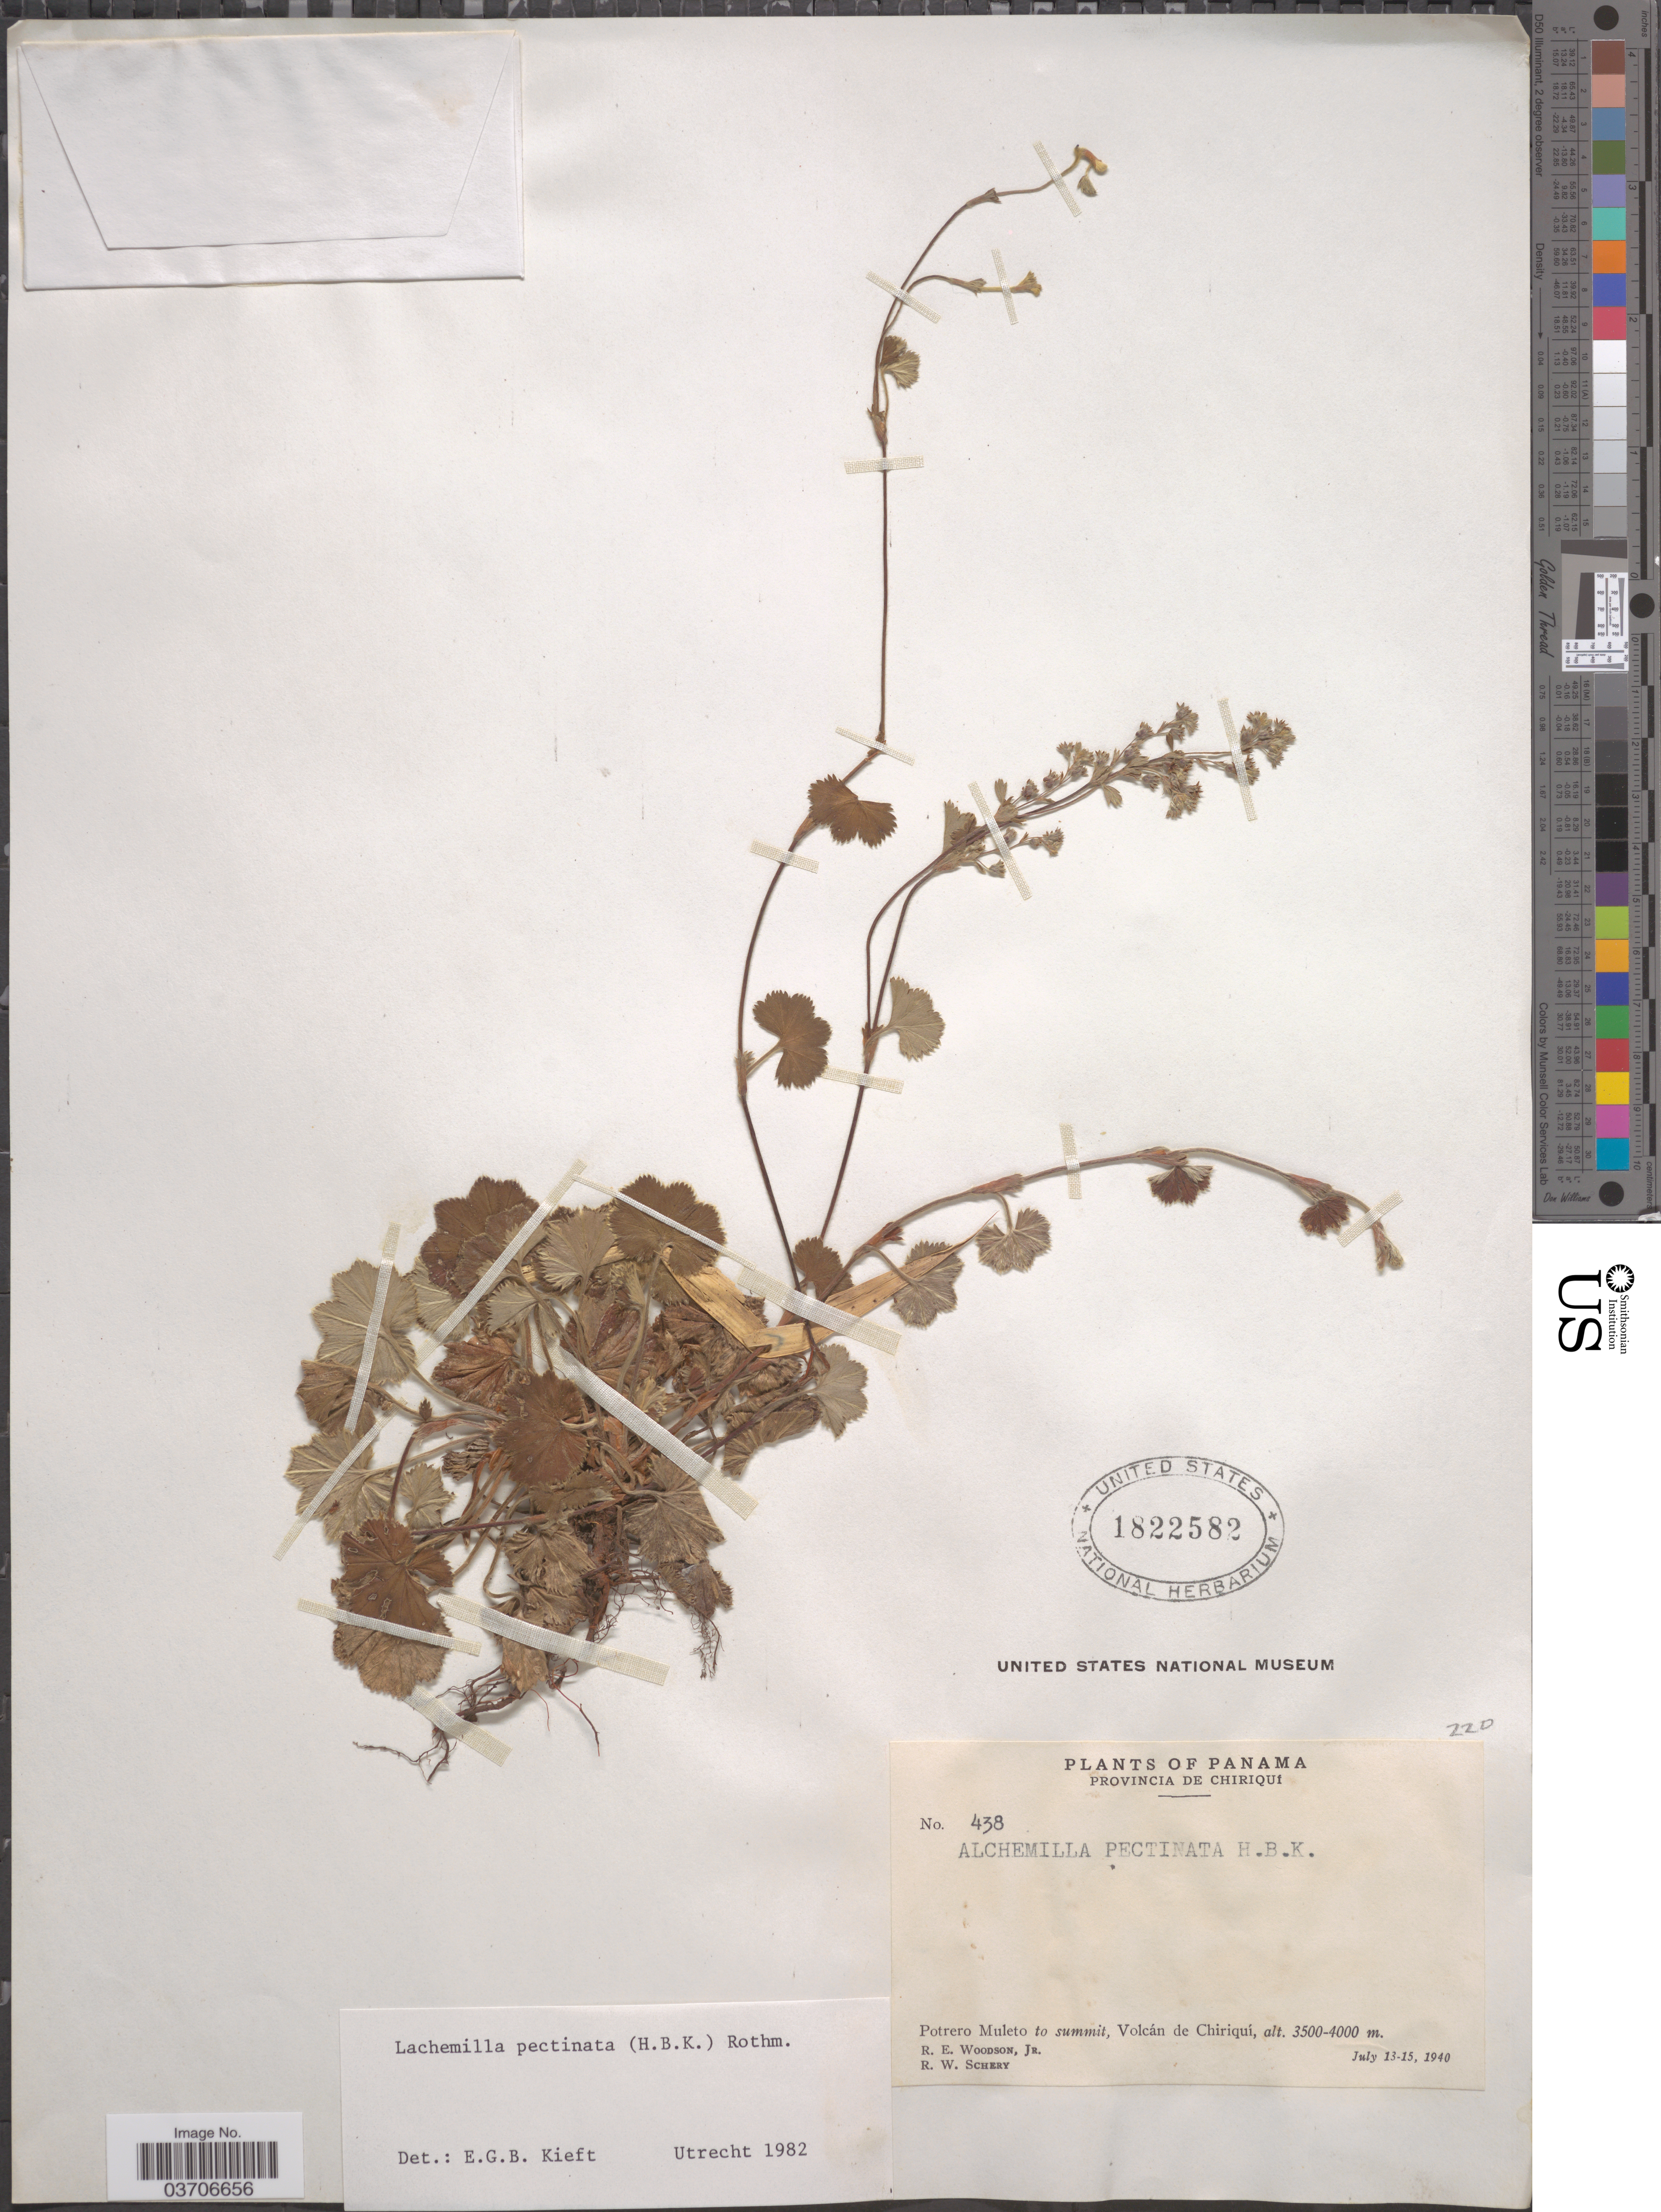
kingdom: Plantae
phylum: Tracheophyta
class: Magnoliopsida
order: Rosales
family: Rosaceae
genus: Lachemilla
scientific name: Lachemilla pectinata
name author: (Kunth) Rothm.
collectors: R. E. Woodson & R. W. Schery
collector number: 438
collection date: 1940-07-13/1940-07-15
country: Panama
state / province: Chiriqui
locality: Potrero Muleto to summit, Volcán de Chiriqui.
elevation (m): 3500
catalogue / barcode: US 1822582